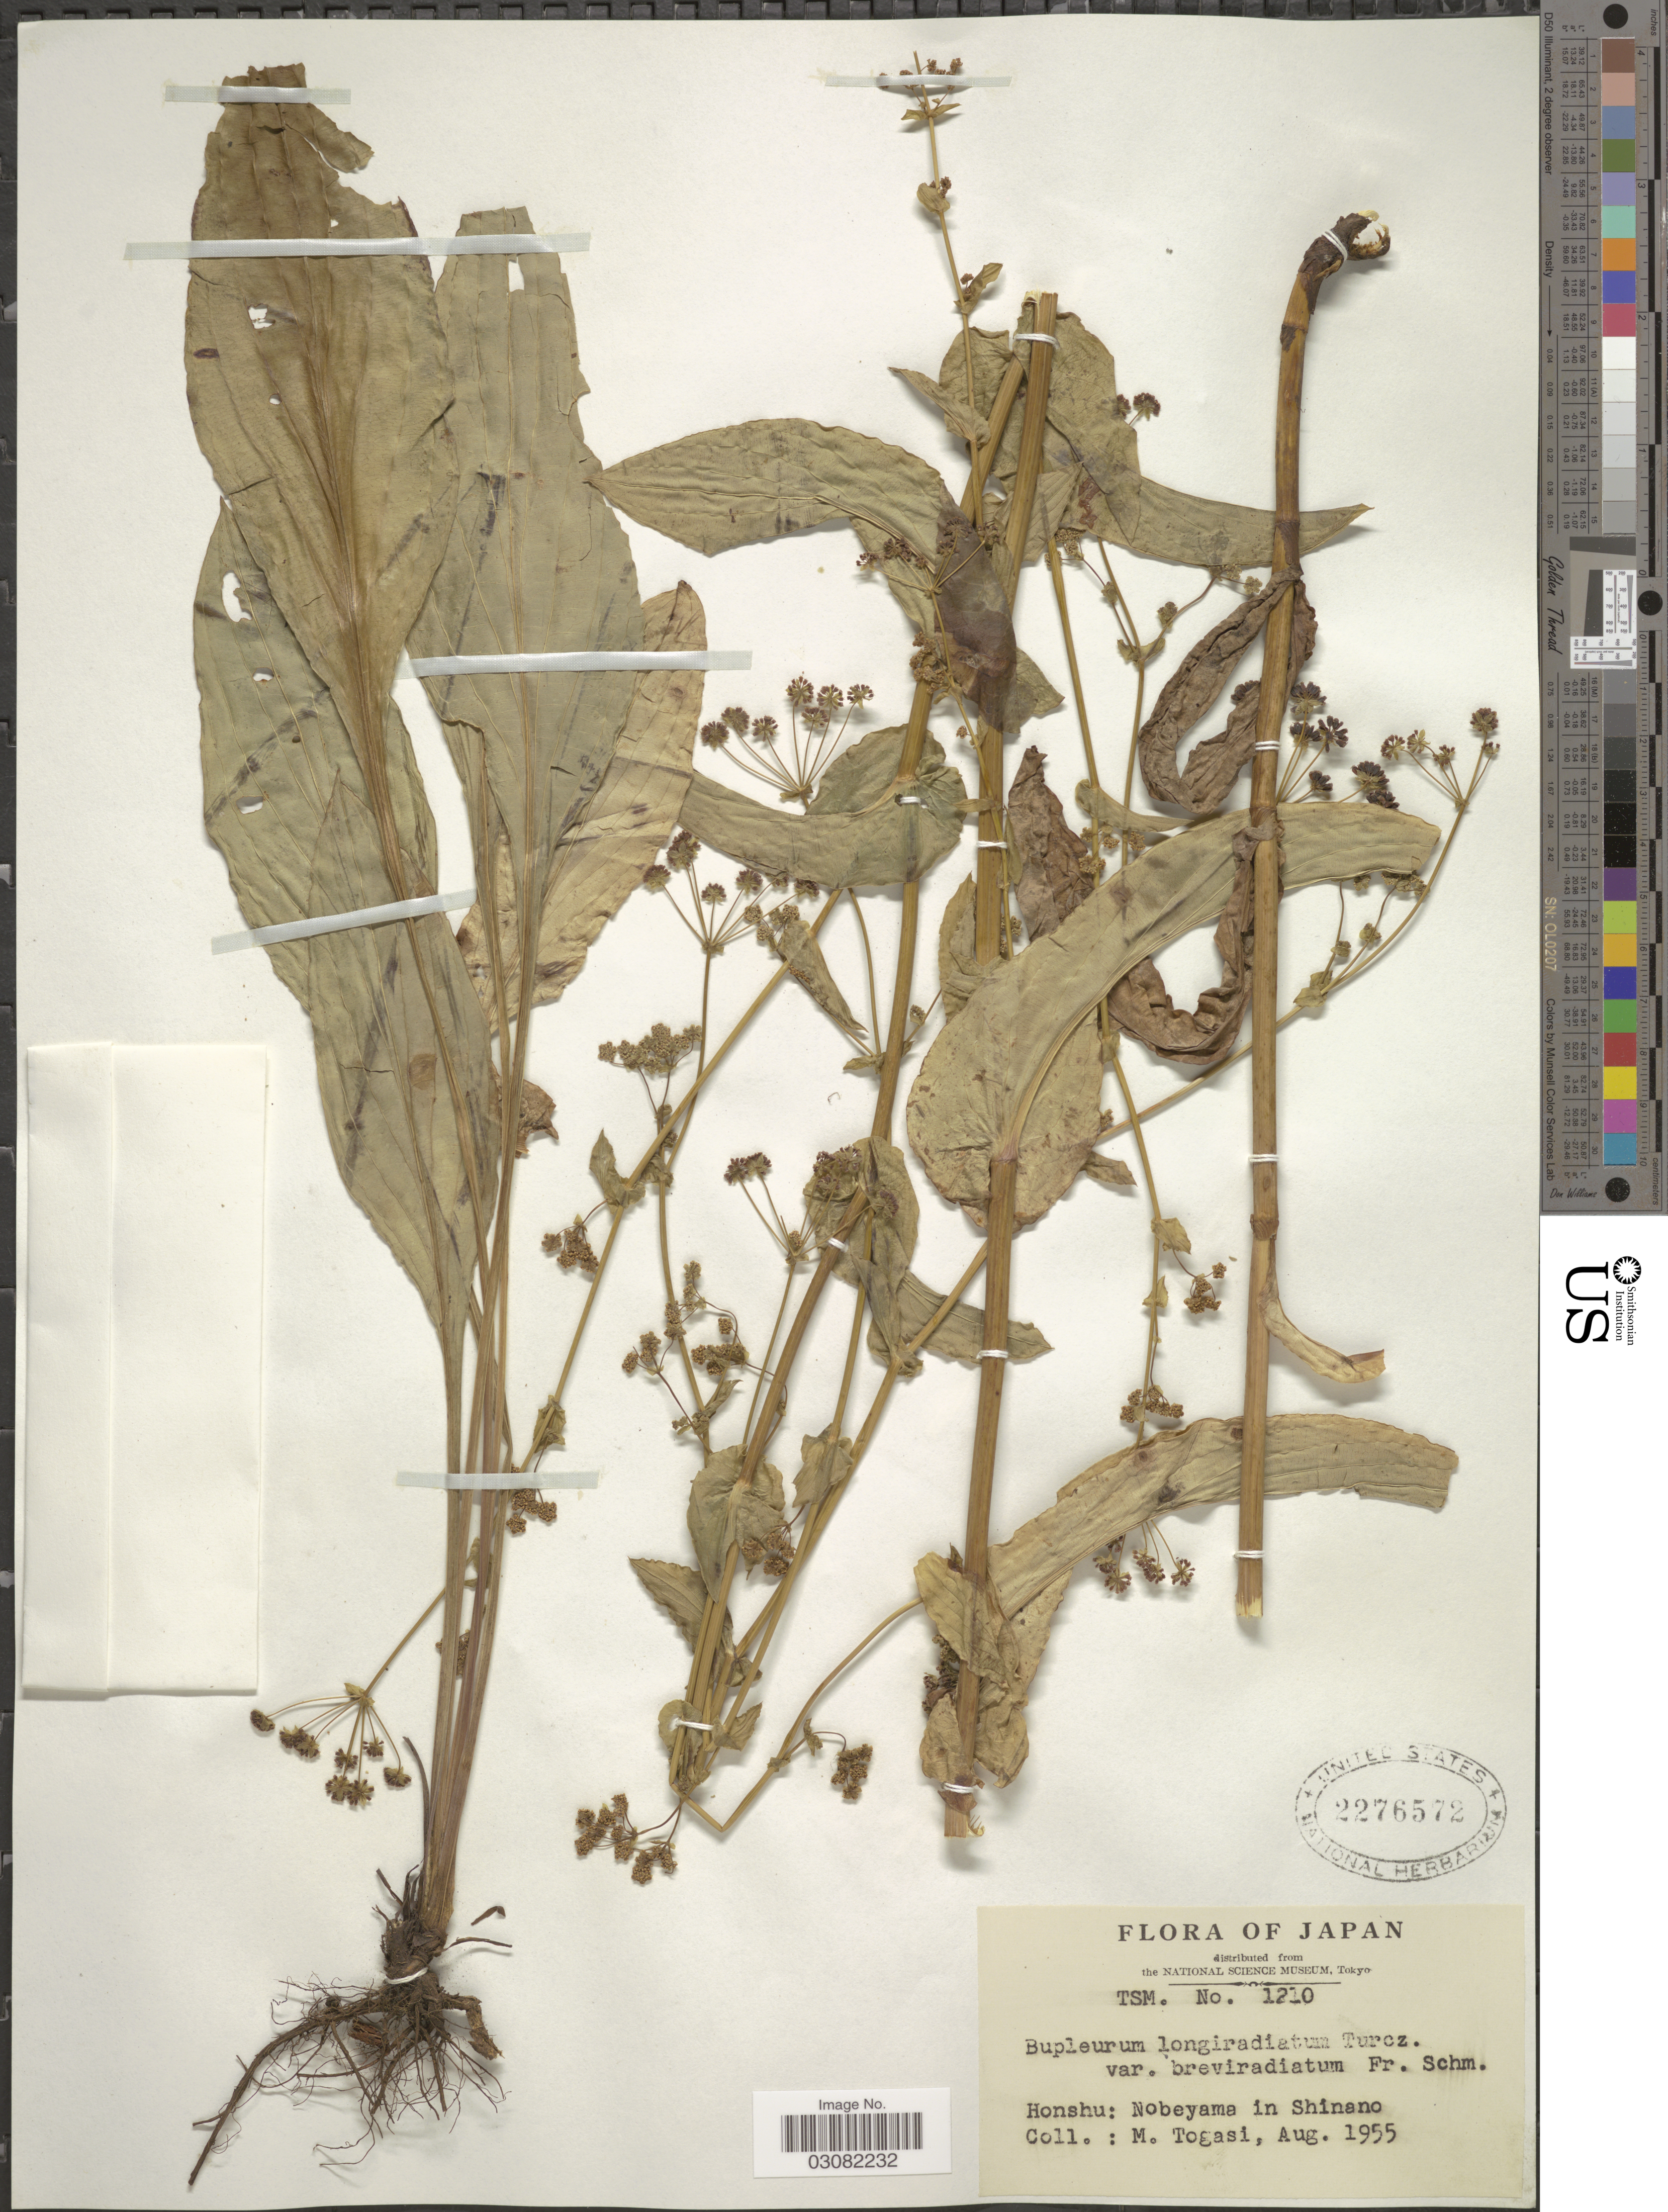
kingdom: Plantae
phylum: Tracheophyta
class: Magnoliopsida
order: Apiales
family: Apiaceae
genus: Bupleurum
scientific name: Bupleurum longiradiatum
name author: Turcz.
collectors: M. Togasi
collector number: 1210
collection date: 1955-08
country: Japan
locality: Honshu: Nobeyama in Shinano.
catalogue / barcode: US 2276572